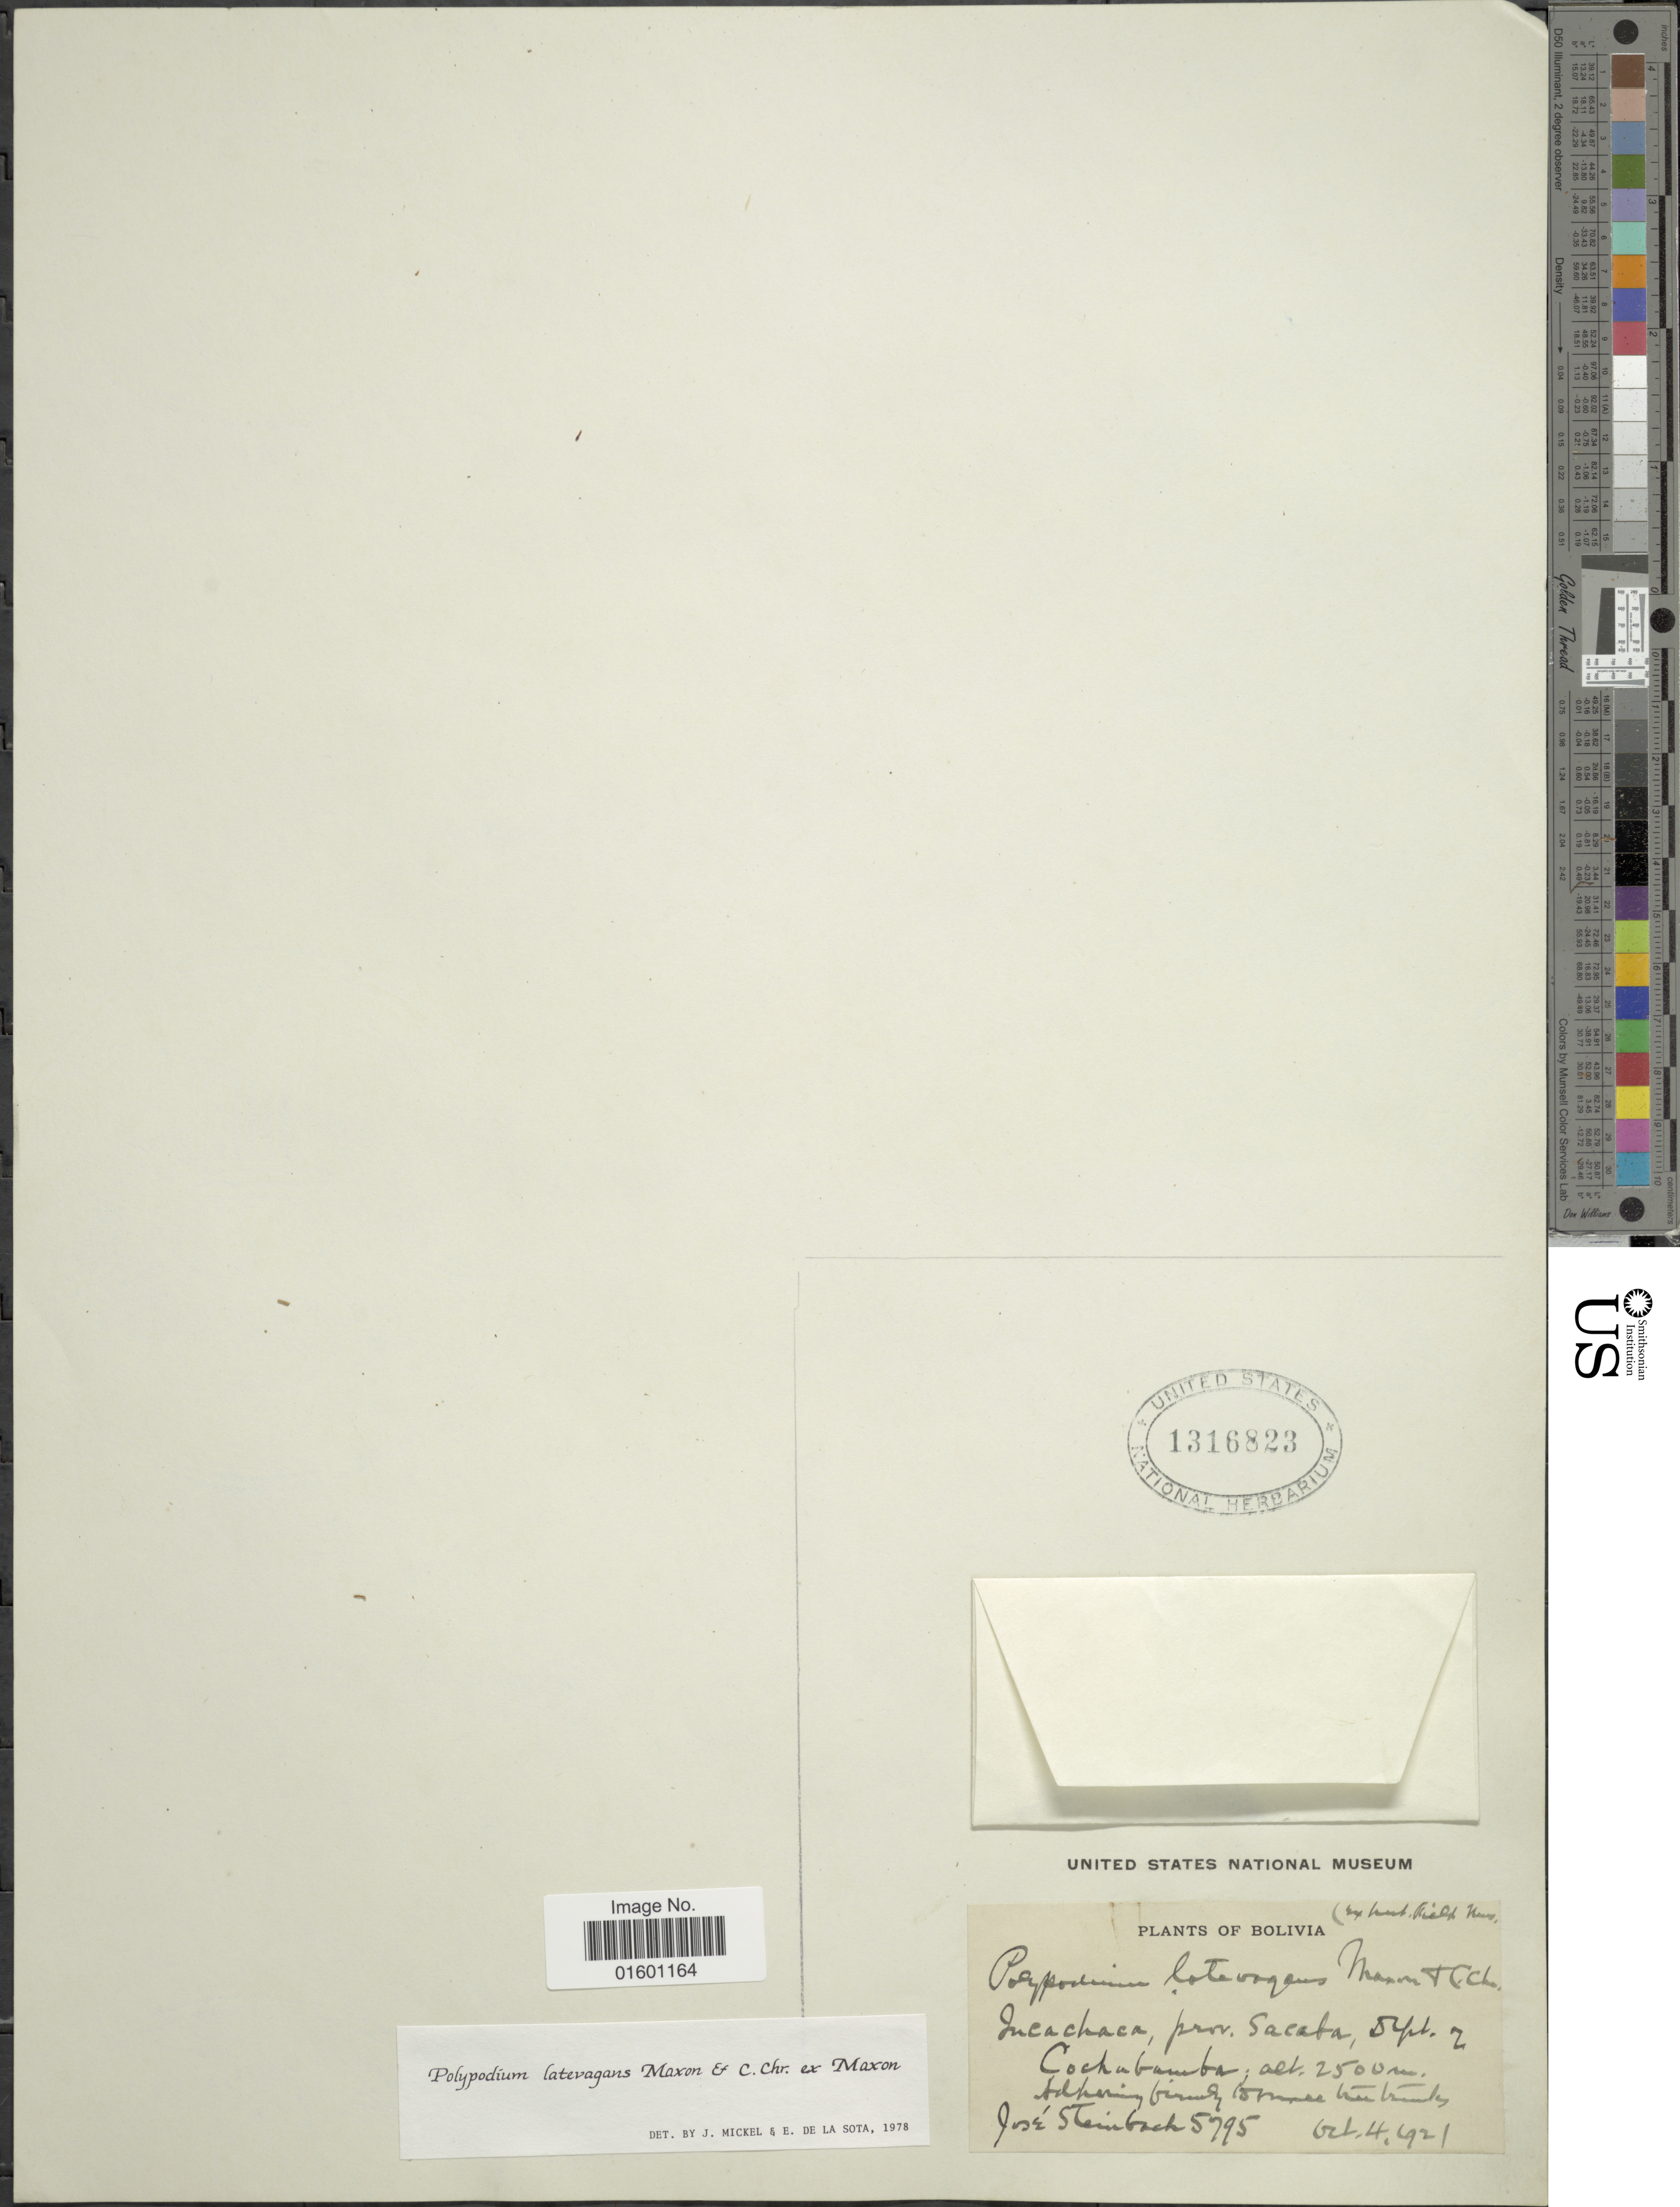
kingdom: Plantae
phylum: Tracheophyta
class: Polypodiopsida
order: Polypodiales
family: Polypodiaceae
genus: Microgramma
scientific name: Microgramma latevagans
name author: (Maxon & C. Chr.) Lellinger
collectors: J. Steinbach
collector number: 5795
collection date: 1921-10-04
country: Bolivia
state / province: Cochabamba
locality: Incachaca, prov. Sacaba,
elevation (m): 2500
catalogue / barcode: US 1316823